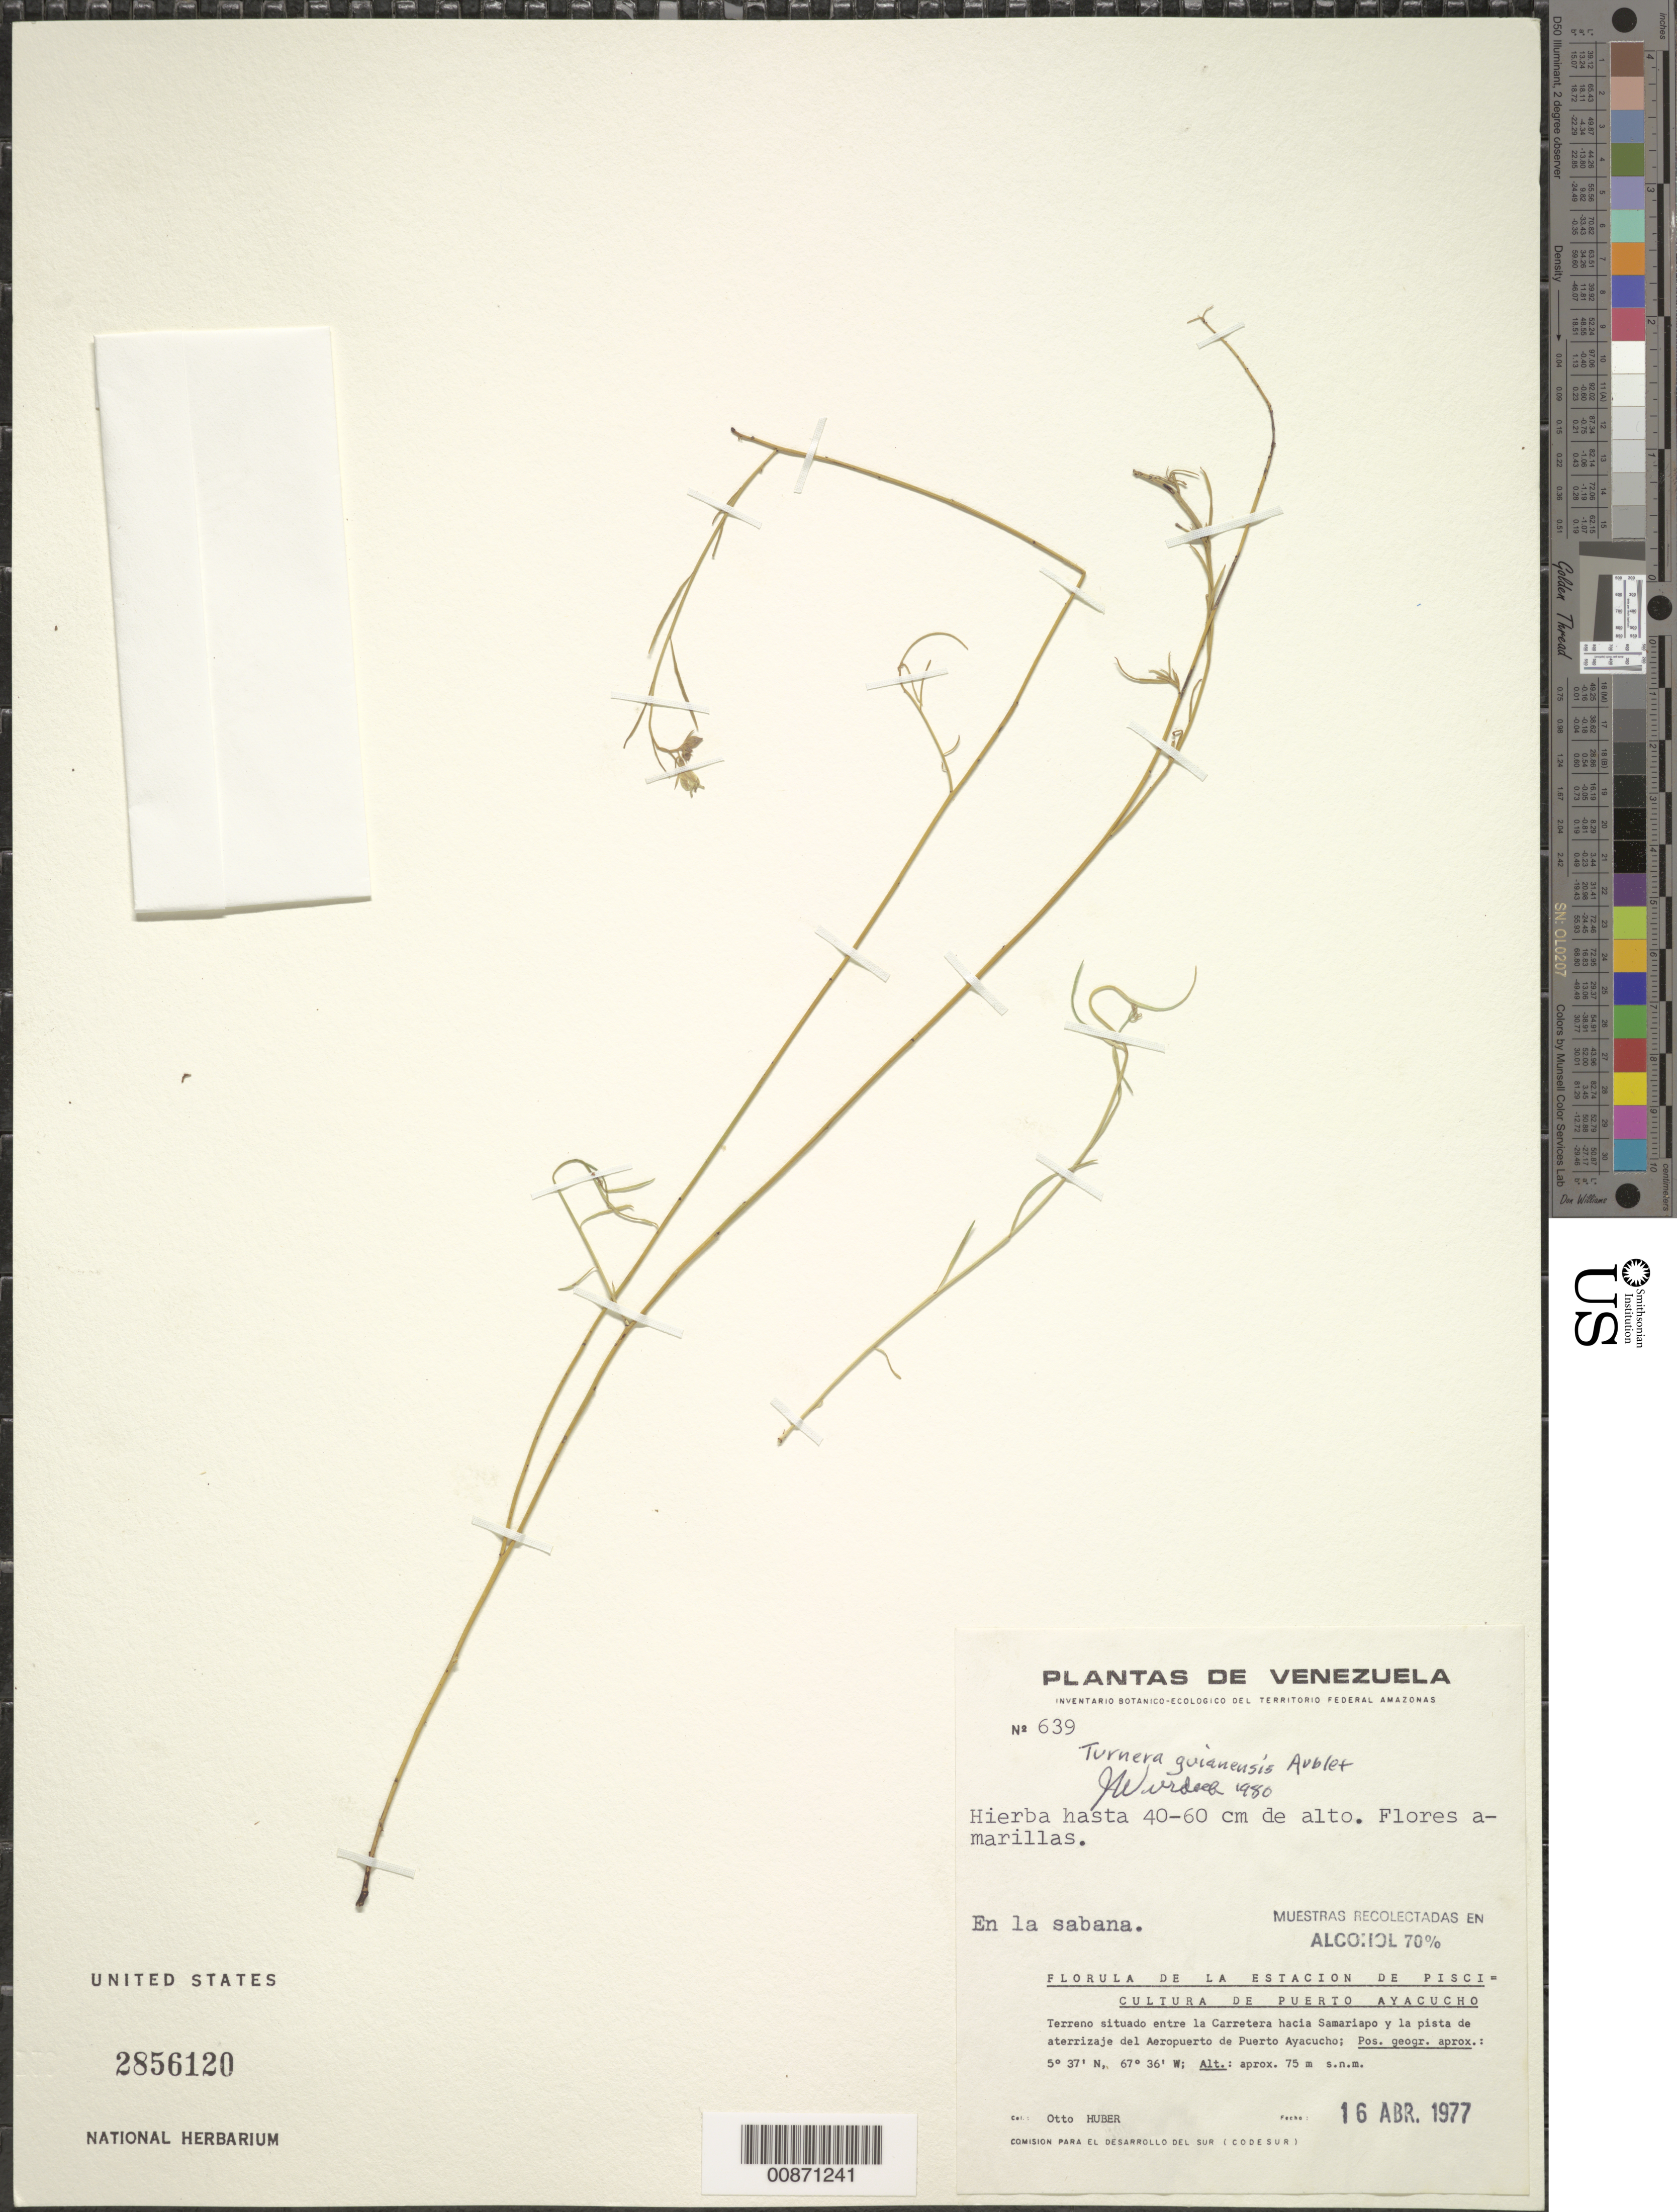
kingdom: Plantae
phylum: Tracheophyta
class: Magnoliopsida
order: Malpighiales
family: Turneraceae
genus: Turnera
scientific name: Turnera guianensis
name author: Aubl.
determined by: Wurdack, John J., (US), US (UNITED STATES)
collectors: O. Huber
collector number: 639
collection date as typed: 16-Apr-77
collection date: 1977-04-16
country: Venezuela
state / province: Amazonas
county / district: Atures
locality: Puerto Ayacucho, carretera hacia Samariapo y la pista de aterrizaje del Aeropuerto de Puerto Ayacucho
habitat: Savanna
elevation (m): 75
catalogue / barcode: US 2856120